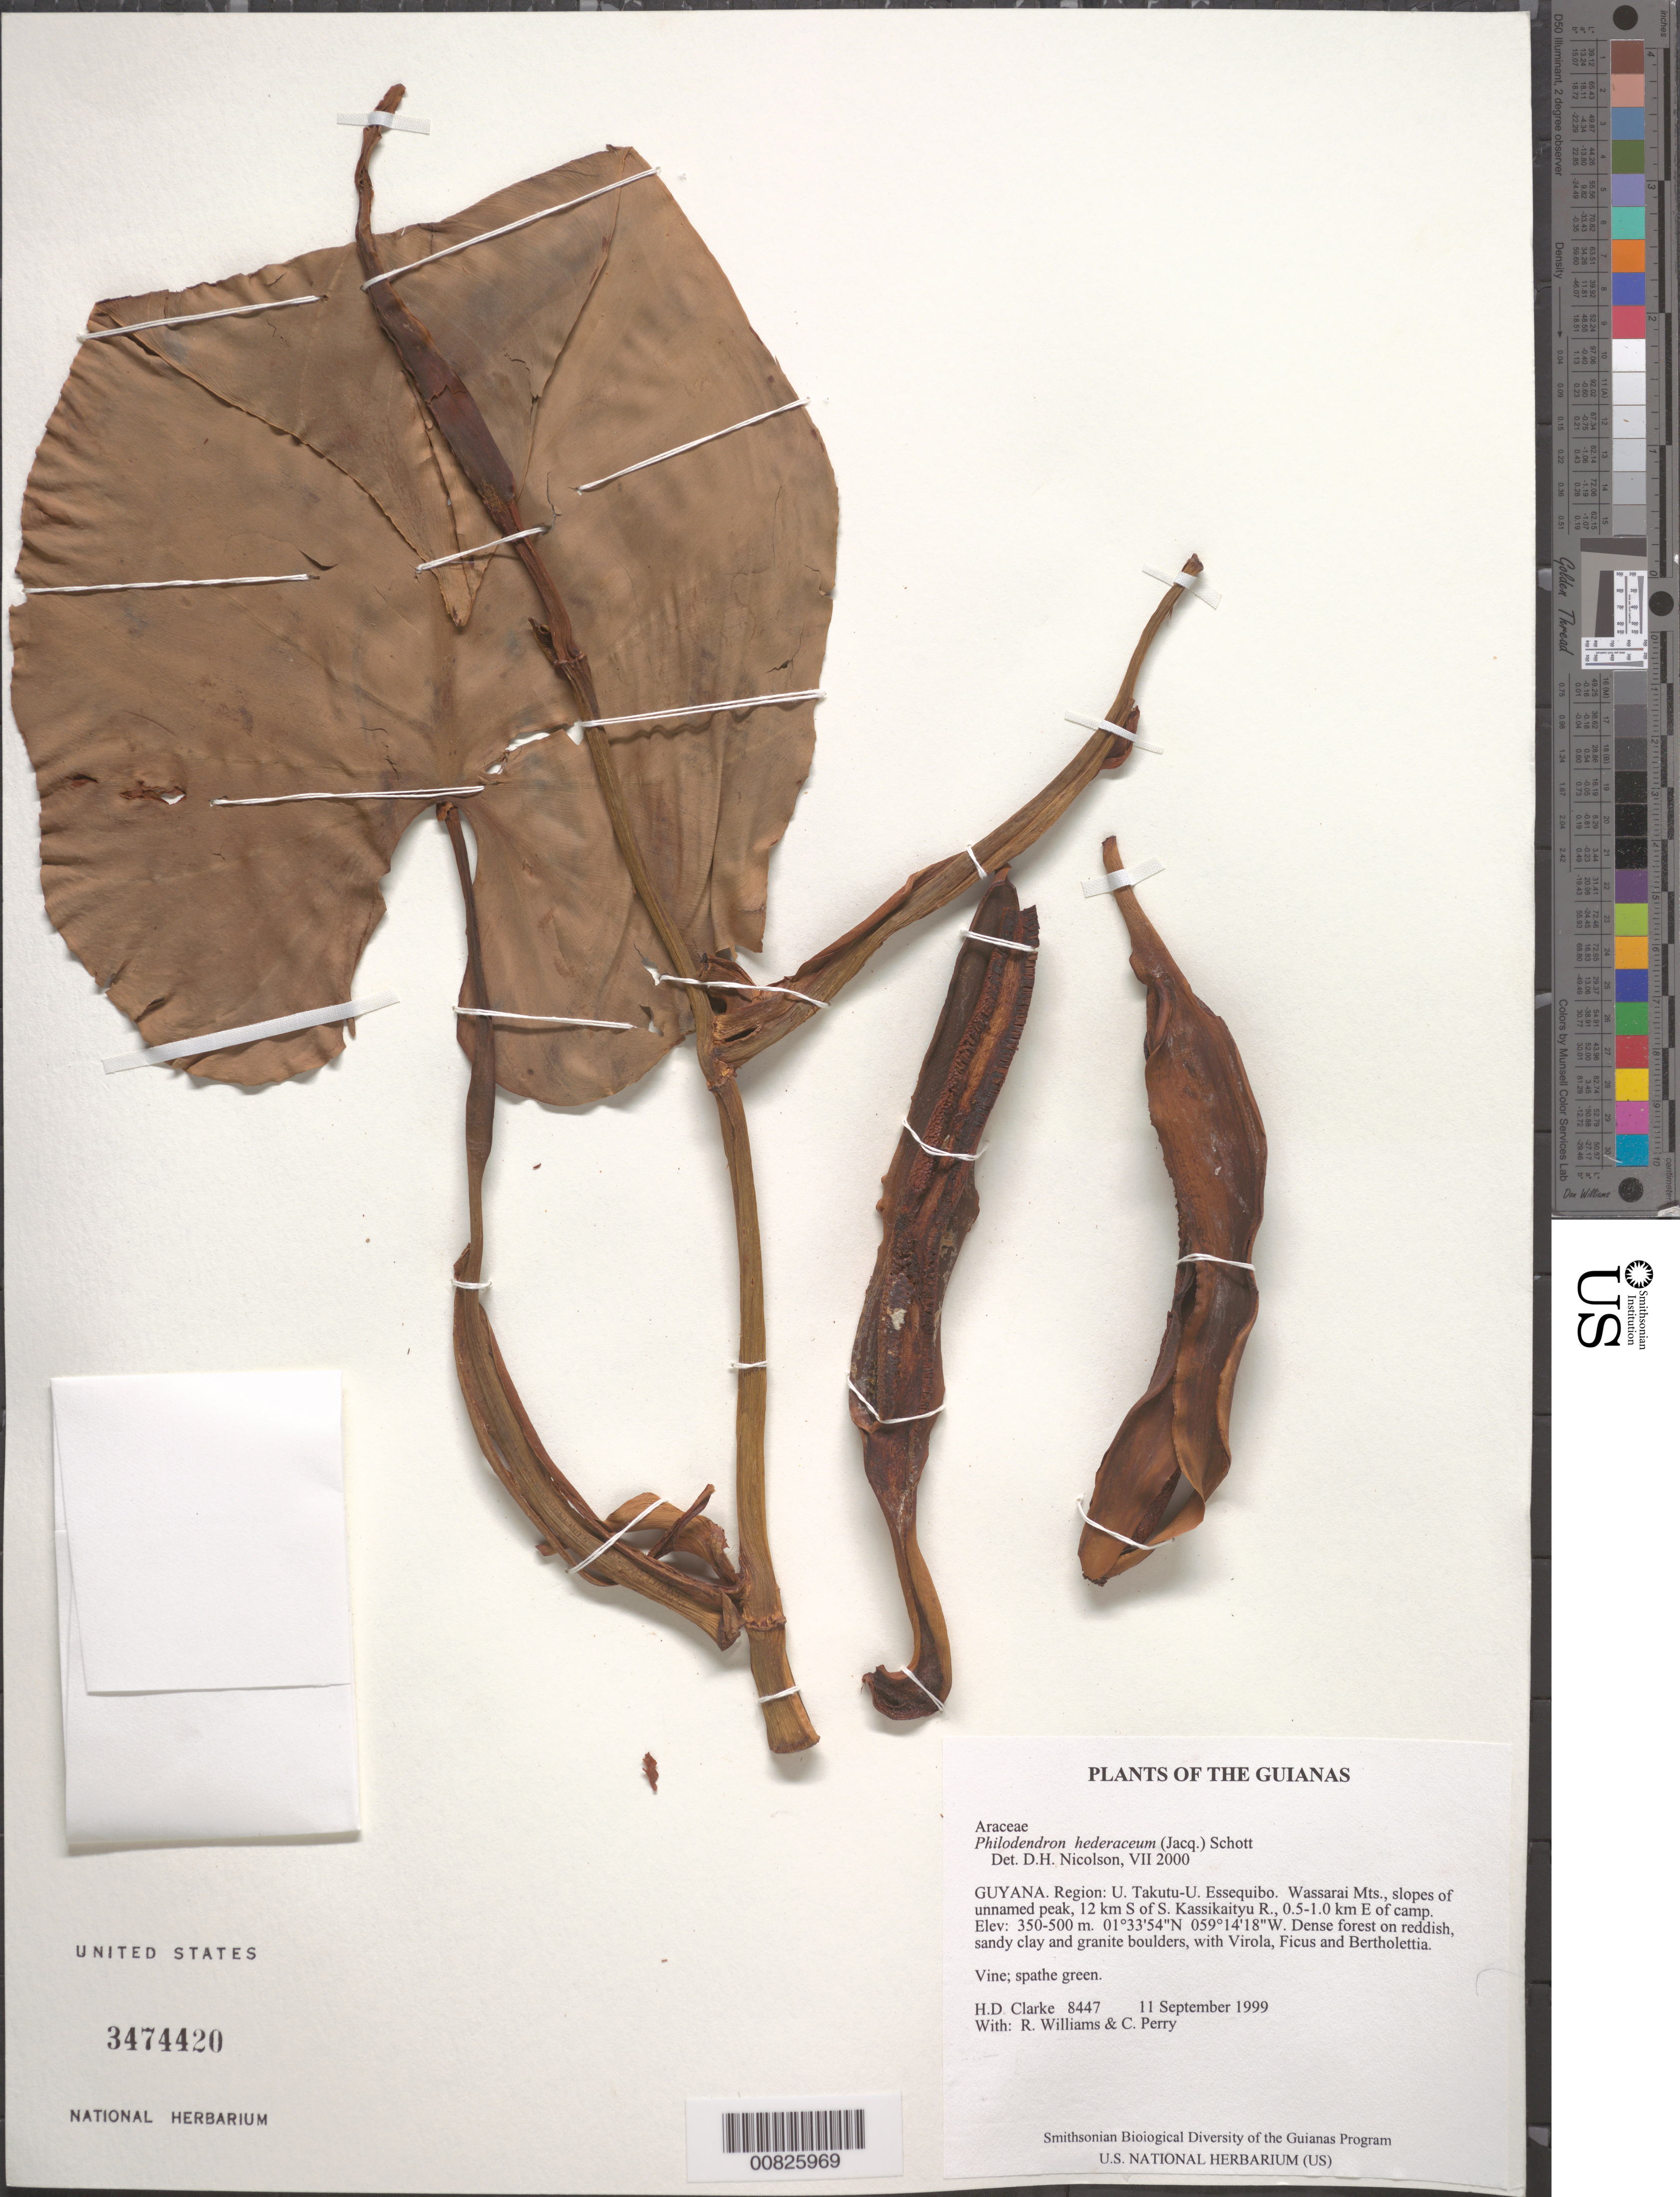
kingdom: Plantae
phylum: Tracheophyta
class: Liliopsida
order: Alismatales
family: Araceae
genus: Philodendron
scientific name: Philodendron hederaceum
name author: (Jacq.) Schott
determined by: Nicolson, Dan H.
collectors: H. D. Clarke, R. Williams & C. Perry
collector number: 8447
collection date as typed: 11 September 1999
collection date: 1999-09-11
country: Guyana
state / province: U. Takutu-U. Essequibo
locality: Wassarai Mts., slopes of unnamed peak, 12 km S of S. Kassikaityu R., 0.5-1.0 km E of camp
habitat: Dense forest on reddish, sandy clay and granite boulders, with Virola, Ficus and Bertholettia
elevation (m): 350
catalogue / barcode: US 3474420